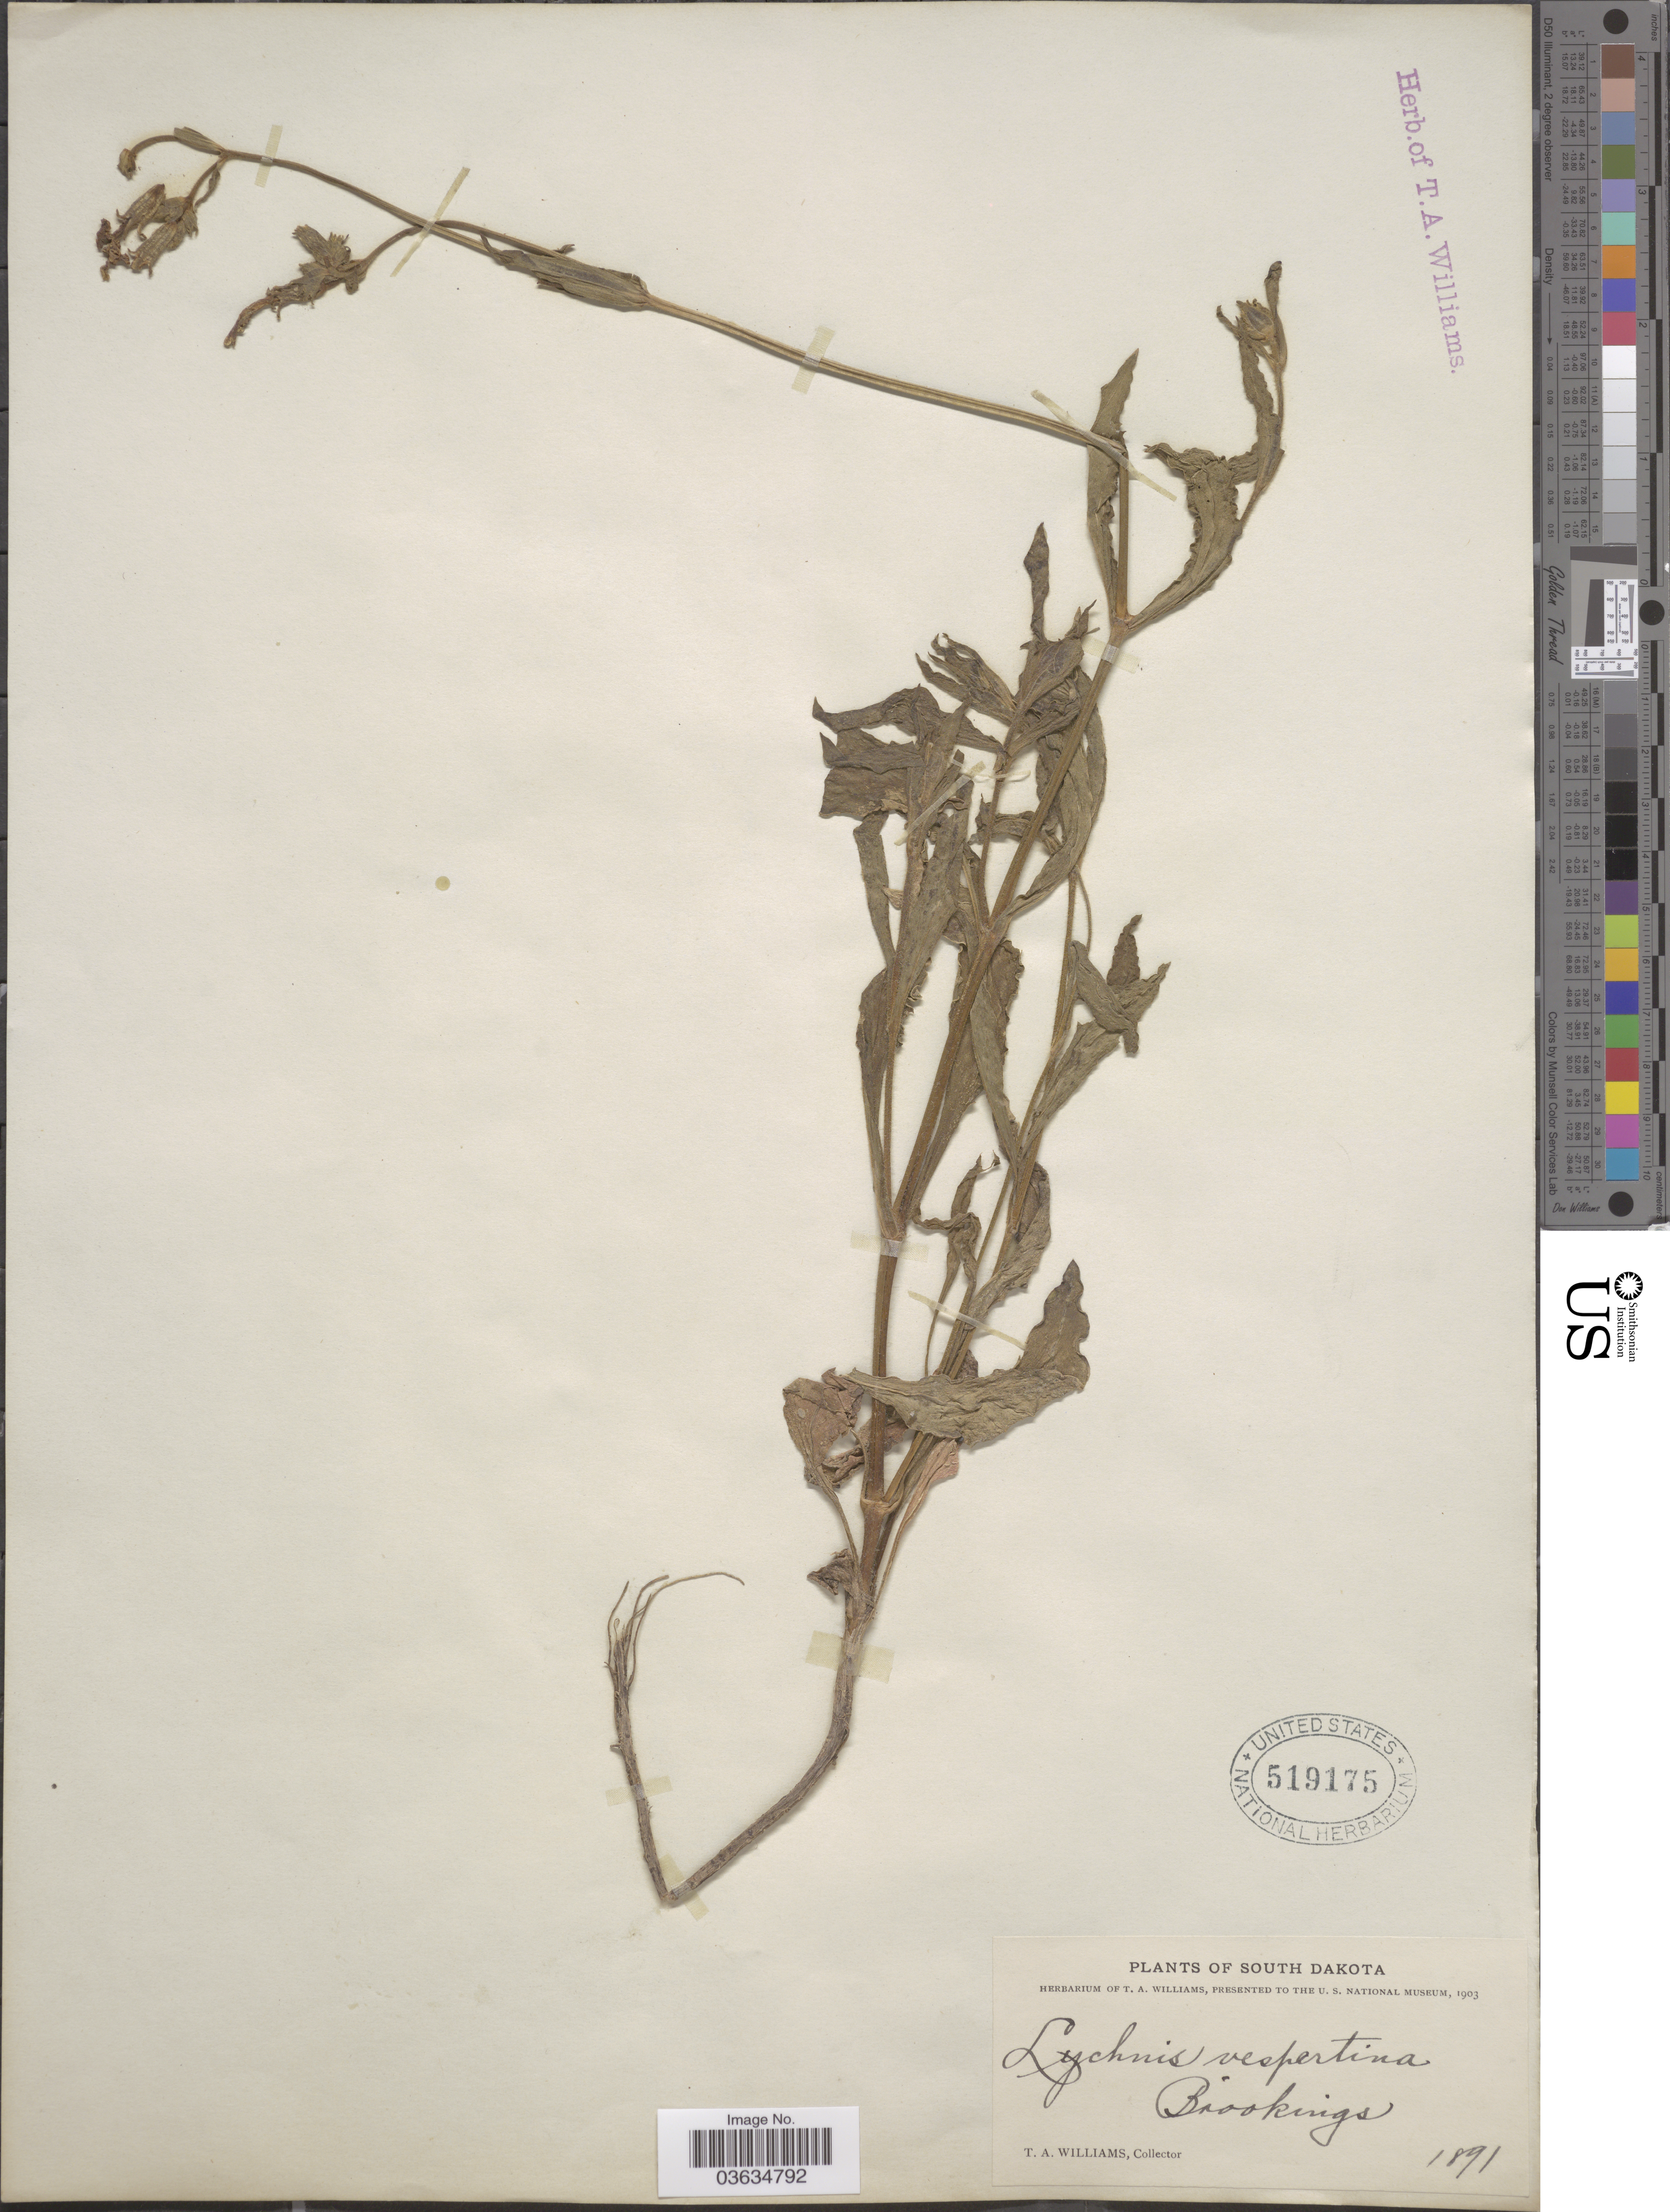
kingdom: Plantae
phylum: Tracheophyta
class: Magnoliopsida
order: Caryophyllales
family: Caryophyllaceae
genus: Silene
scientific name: Silene latifolia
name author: Poir.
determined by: Strong, Mark T., (BOT), Smithsonian Institution - National Museum of Natural History (UNITED STATES)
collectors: T. Williams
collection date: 1891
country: United States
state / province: South Dakota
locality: Brookings.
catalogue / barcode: US 519175